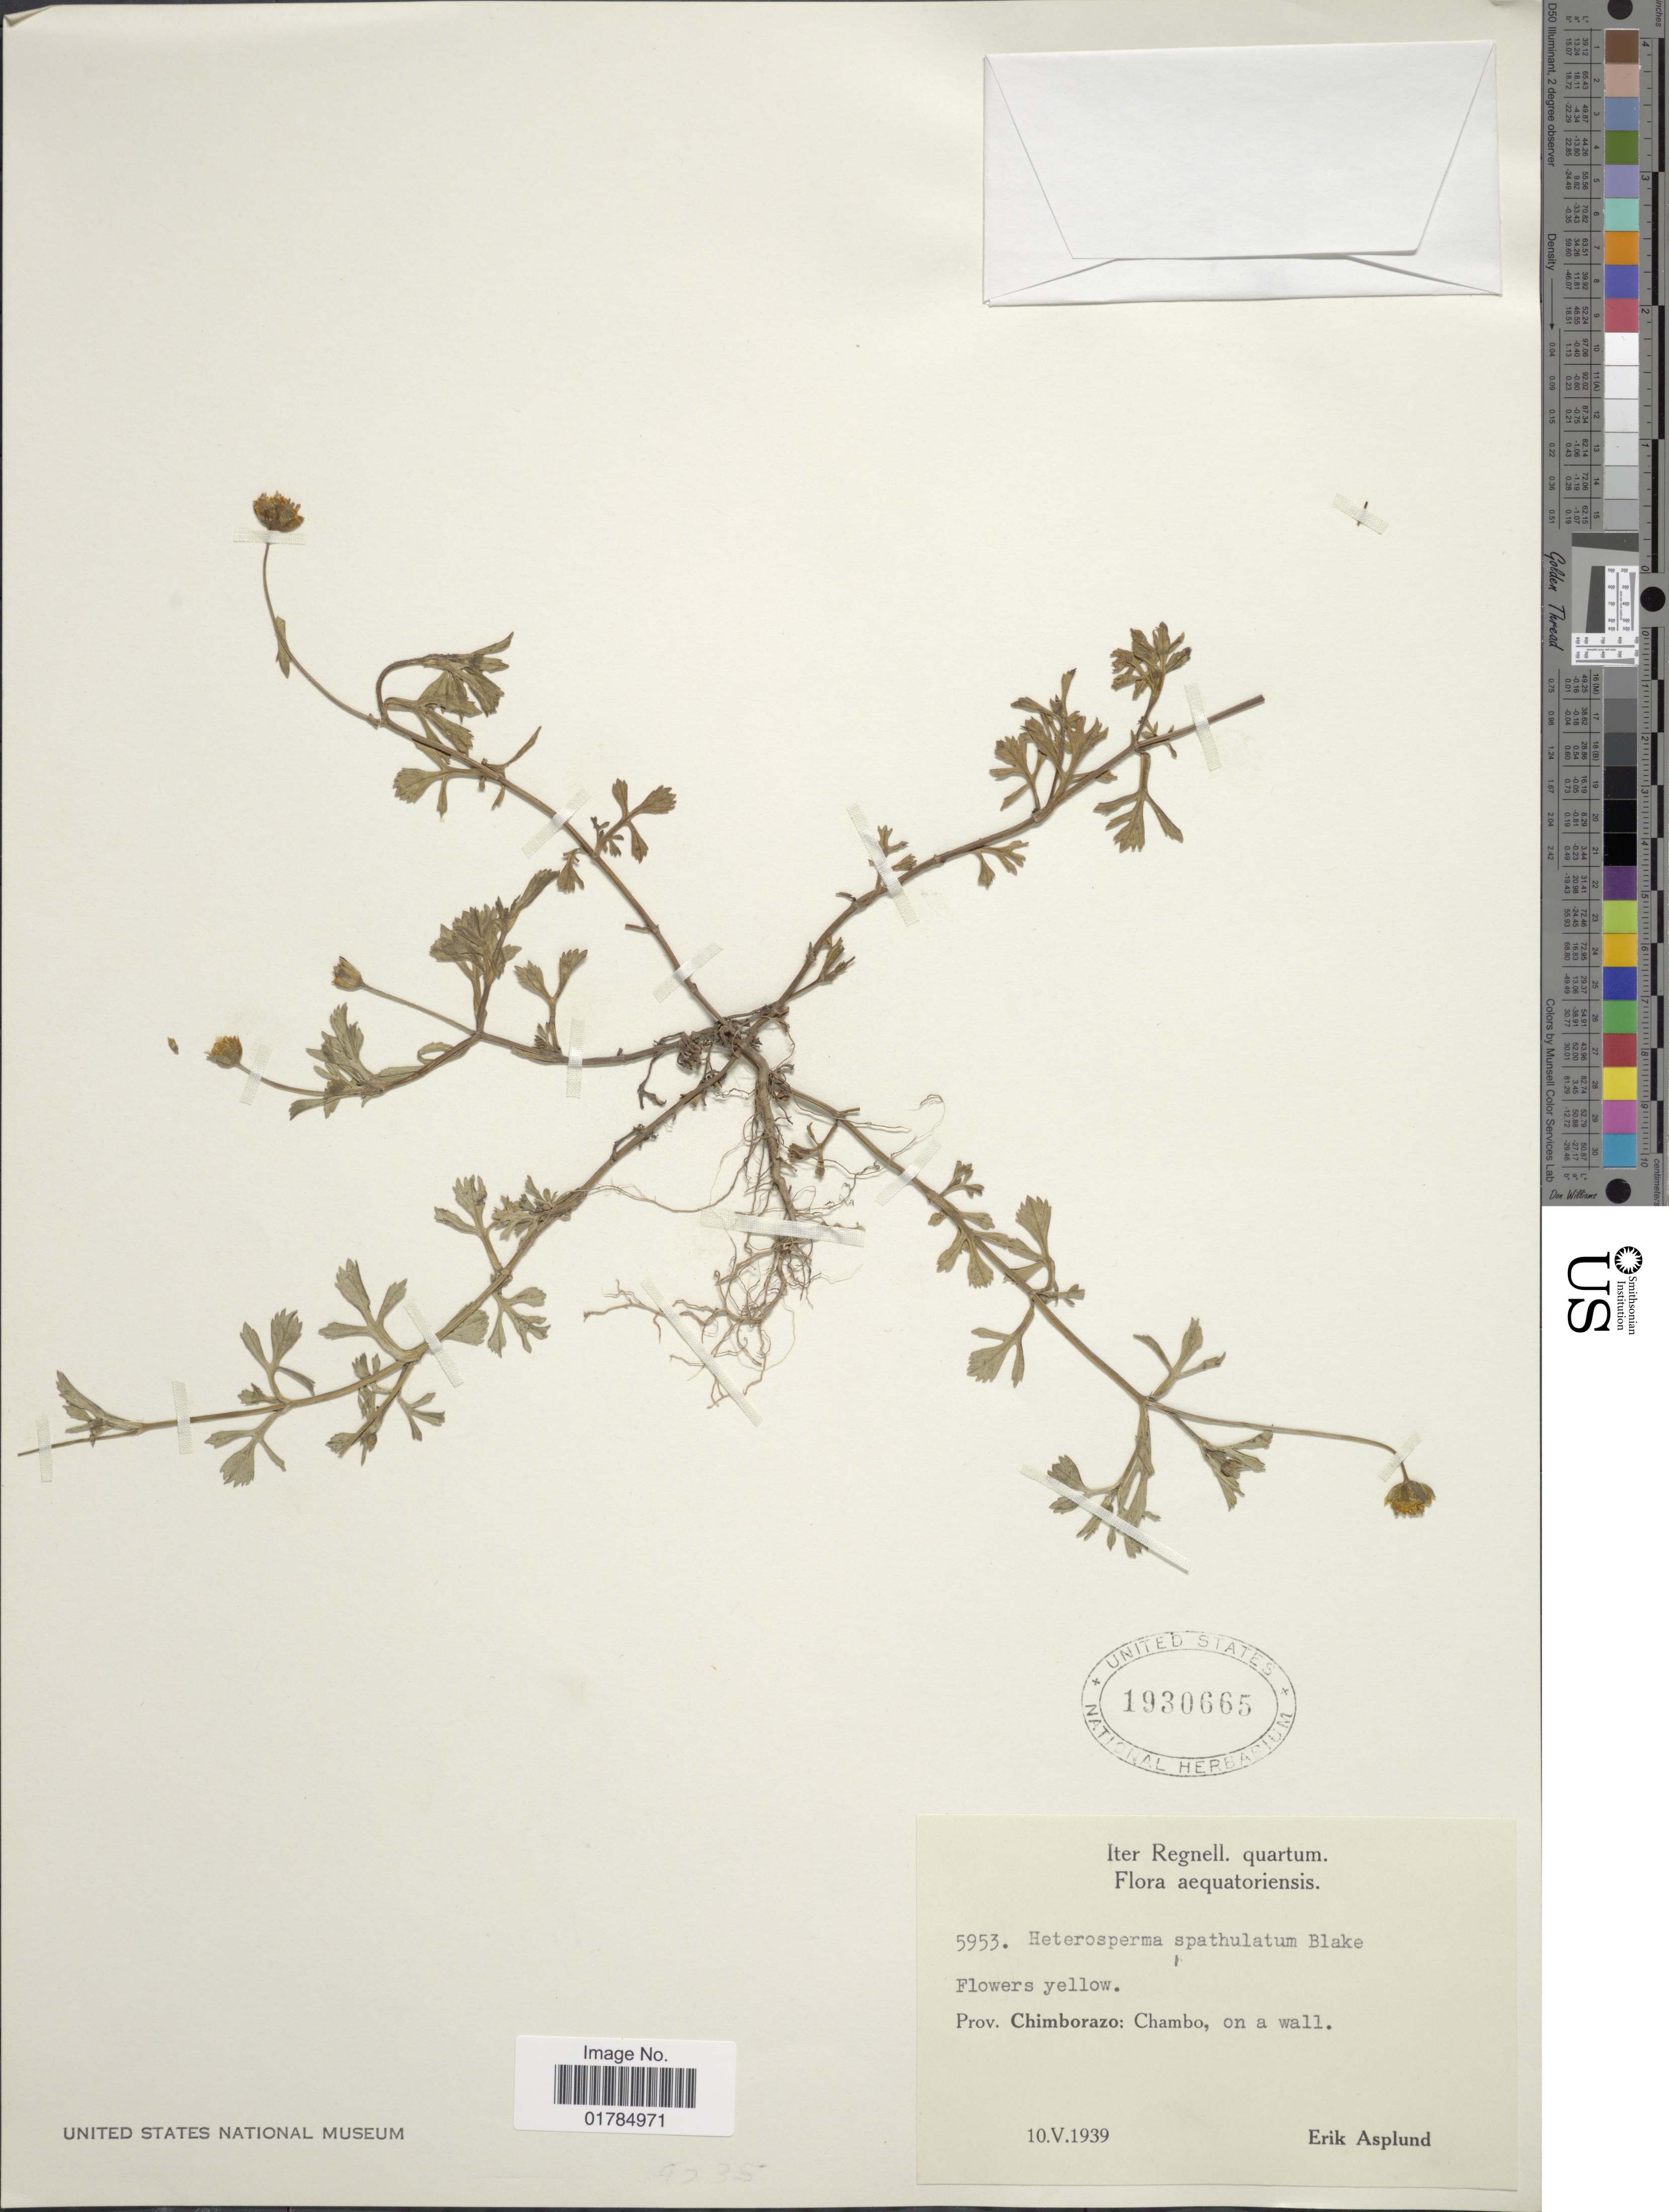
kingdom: Plantae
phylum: Tracheophyta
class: Magnoliopsida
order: Asterales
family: Asteraceae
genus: Heterosperma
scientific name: Heterosperma diversifolium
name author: Kunth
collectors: E. Asplund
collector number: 5953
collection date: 1939-05-10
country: Ecuador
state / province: Chimborazo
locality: Chambo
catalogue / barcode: US 1930665